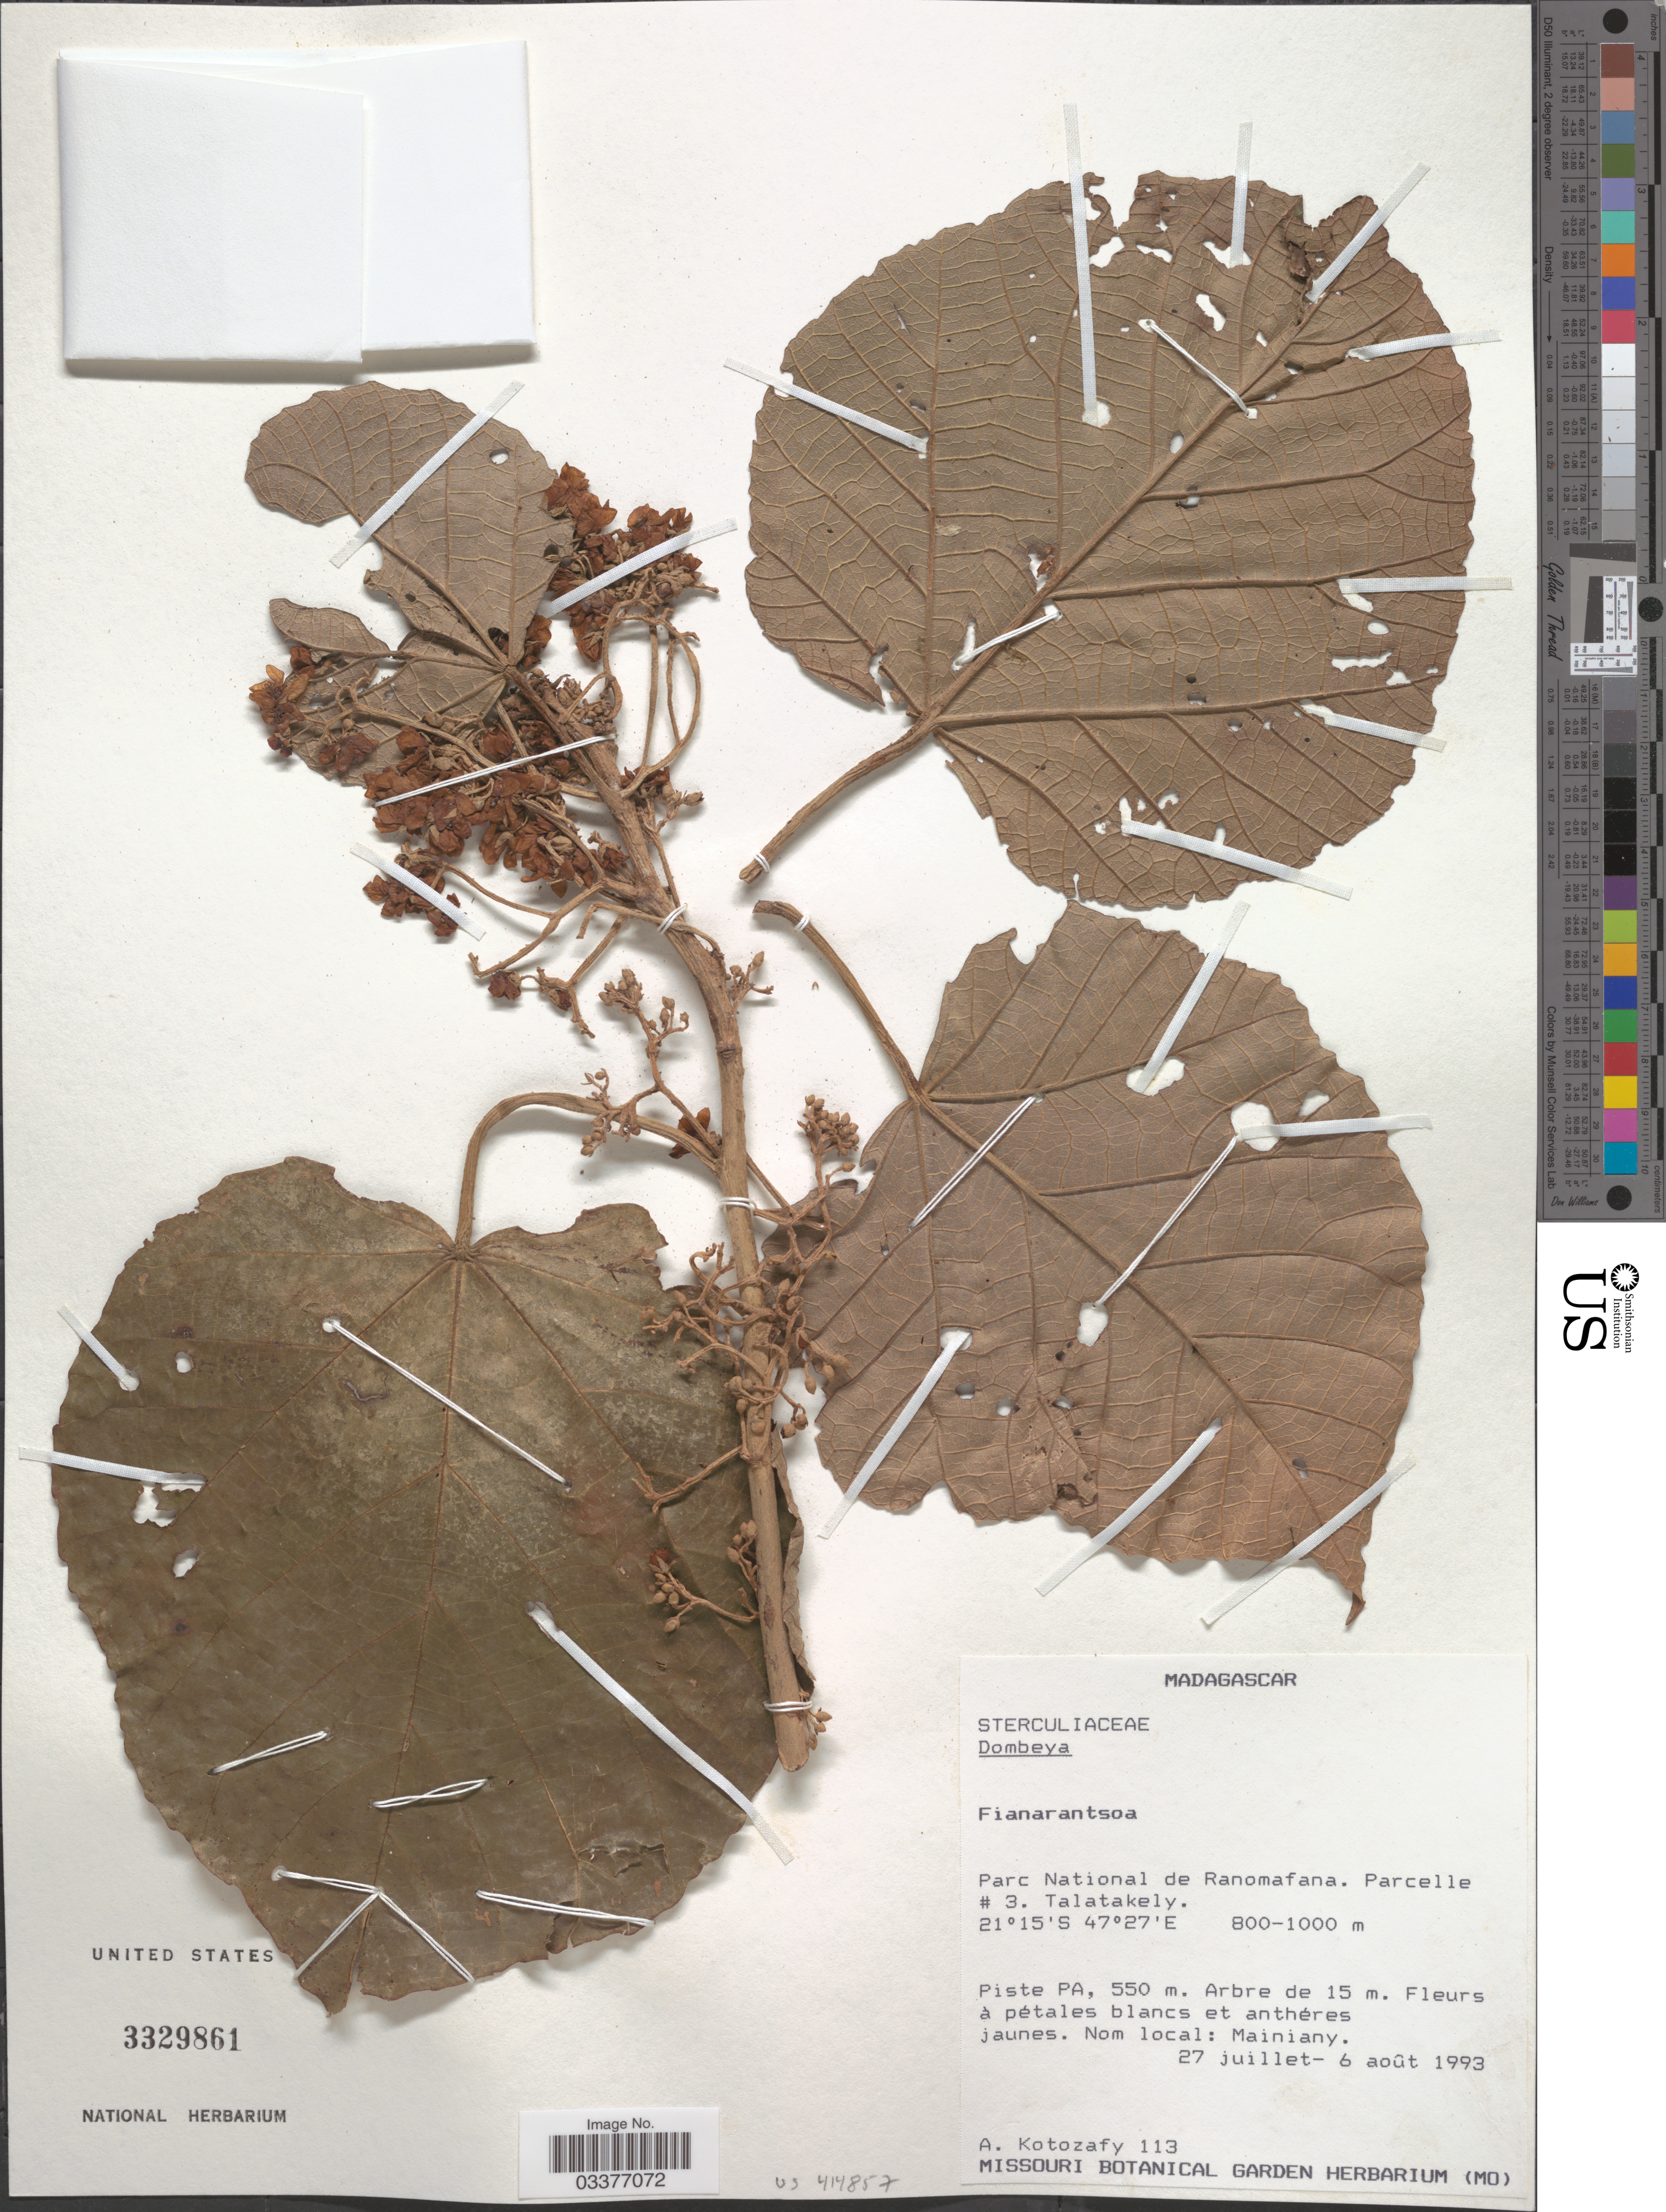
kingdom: Plantae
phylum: Tracheophyta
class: Magnoliopsida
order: Malvales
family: Malvaceae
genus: Dombeya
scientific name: Dombeya sp.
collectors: A. Kotozafy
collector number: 113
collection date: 1993-07-27/1993-08-06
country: Madagascar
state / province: Vatovavy Fitovinany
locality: Parc National de Ranomafana. Parcelle # 3. Talatakely.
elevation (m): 800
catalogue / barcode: US 3329861